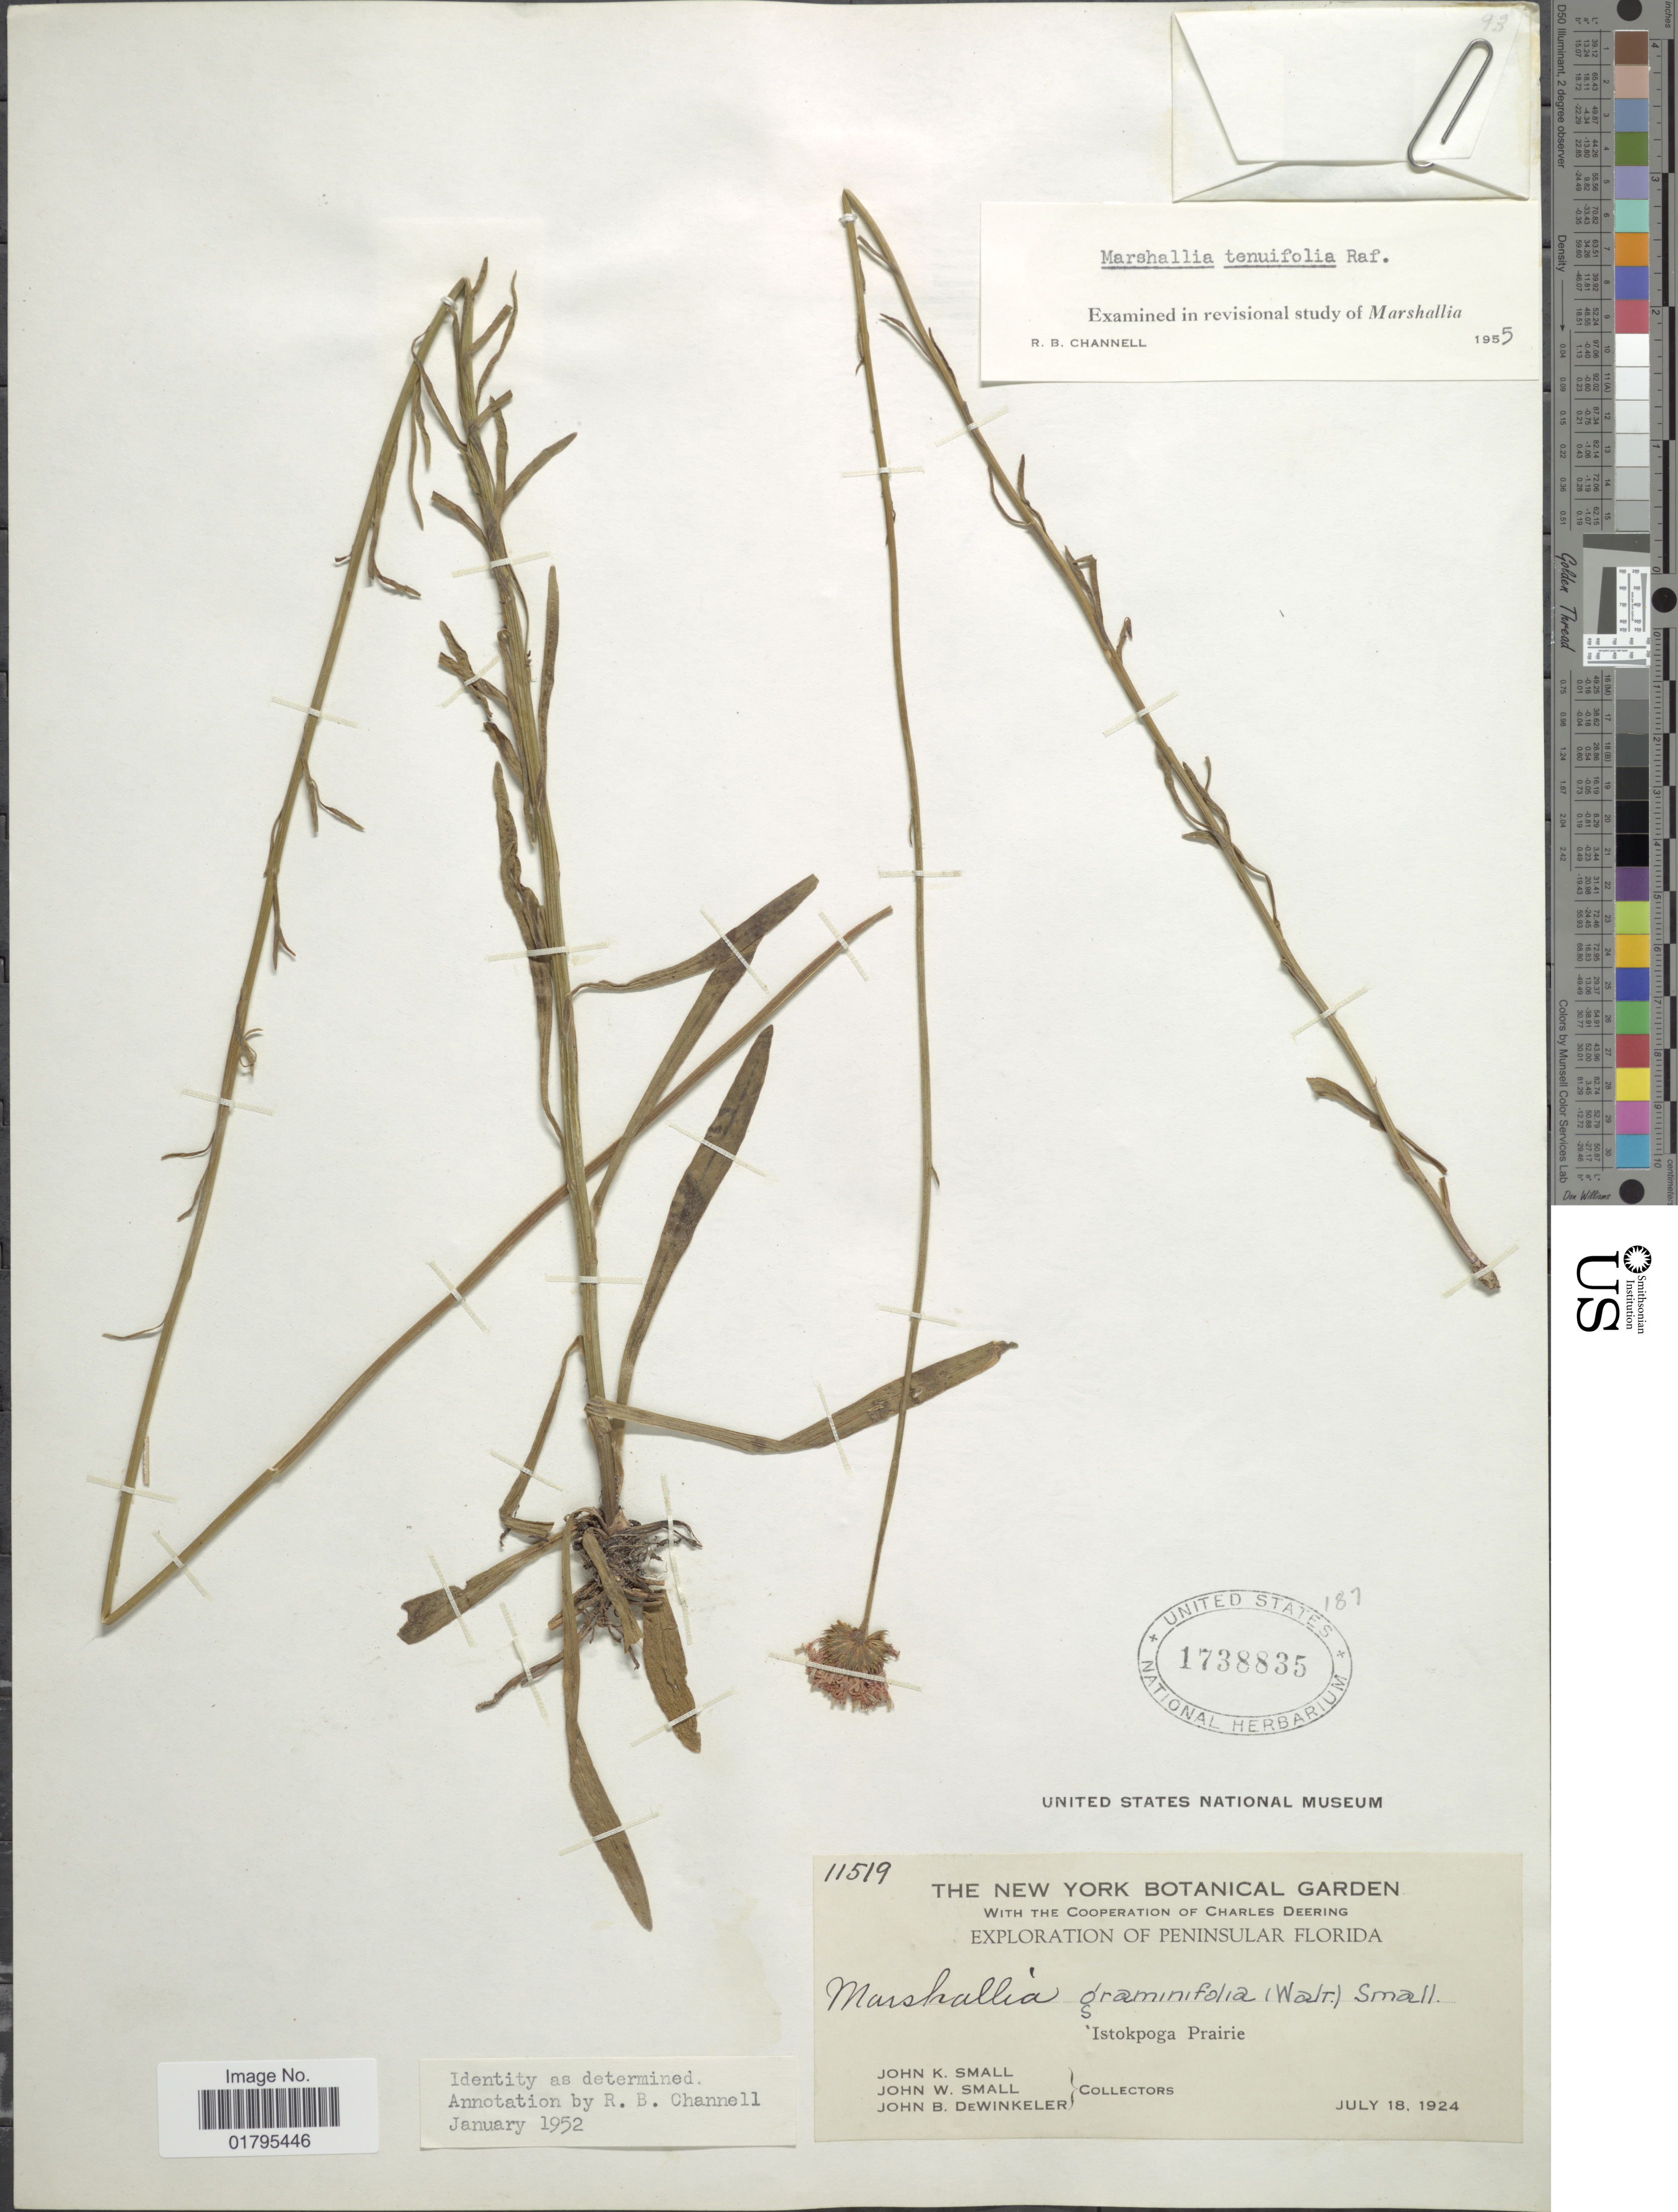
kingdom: Plantae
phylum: Tracheophyta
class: Magnoliopsida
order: Asterales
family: Asteraceae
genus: Marshallia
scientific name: Marshallia tenuifolia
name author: Raf.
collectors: J. K. Small, J. Small & J. B. Dewinkeler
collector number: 11519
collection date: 1924-07-18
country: United States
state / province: Florida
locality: Peninsular Florida, Istikpoga Prairie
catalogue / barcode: US 1738835